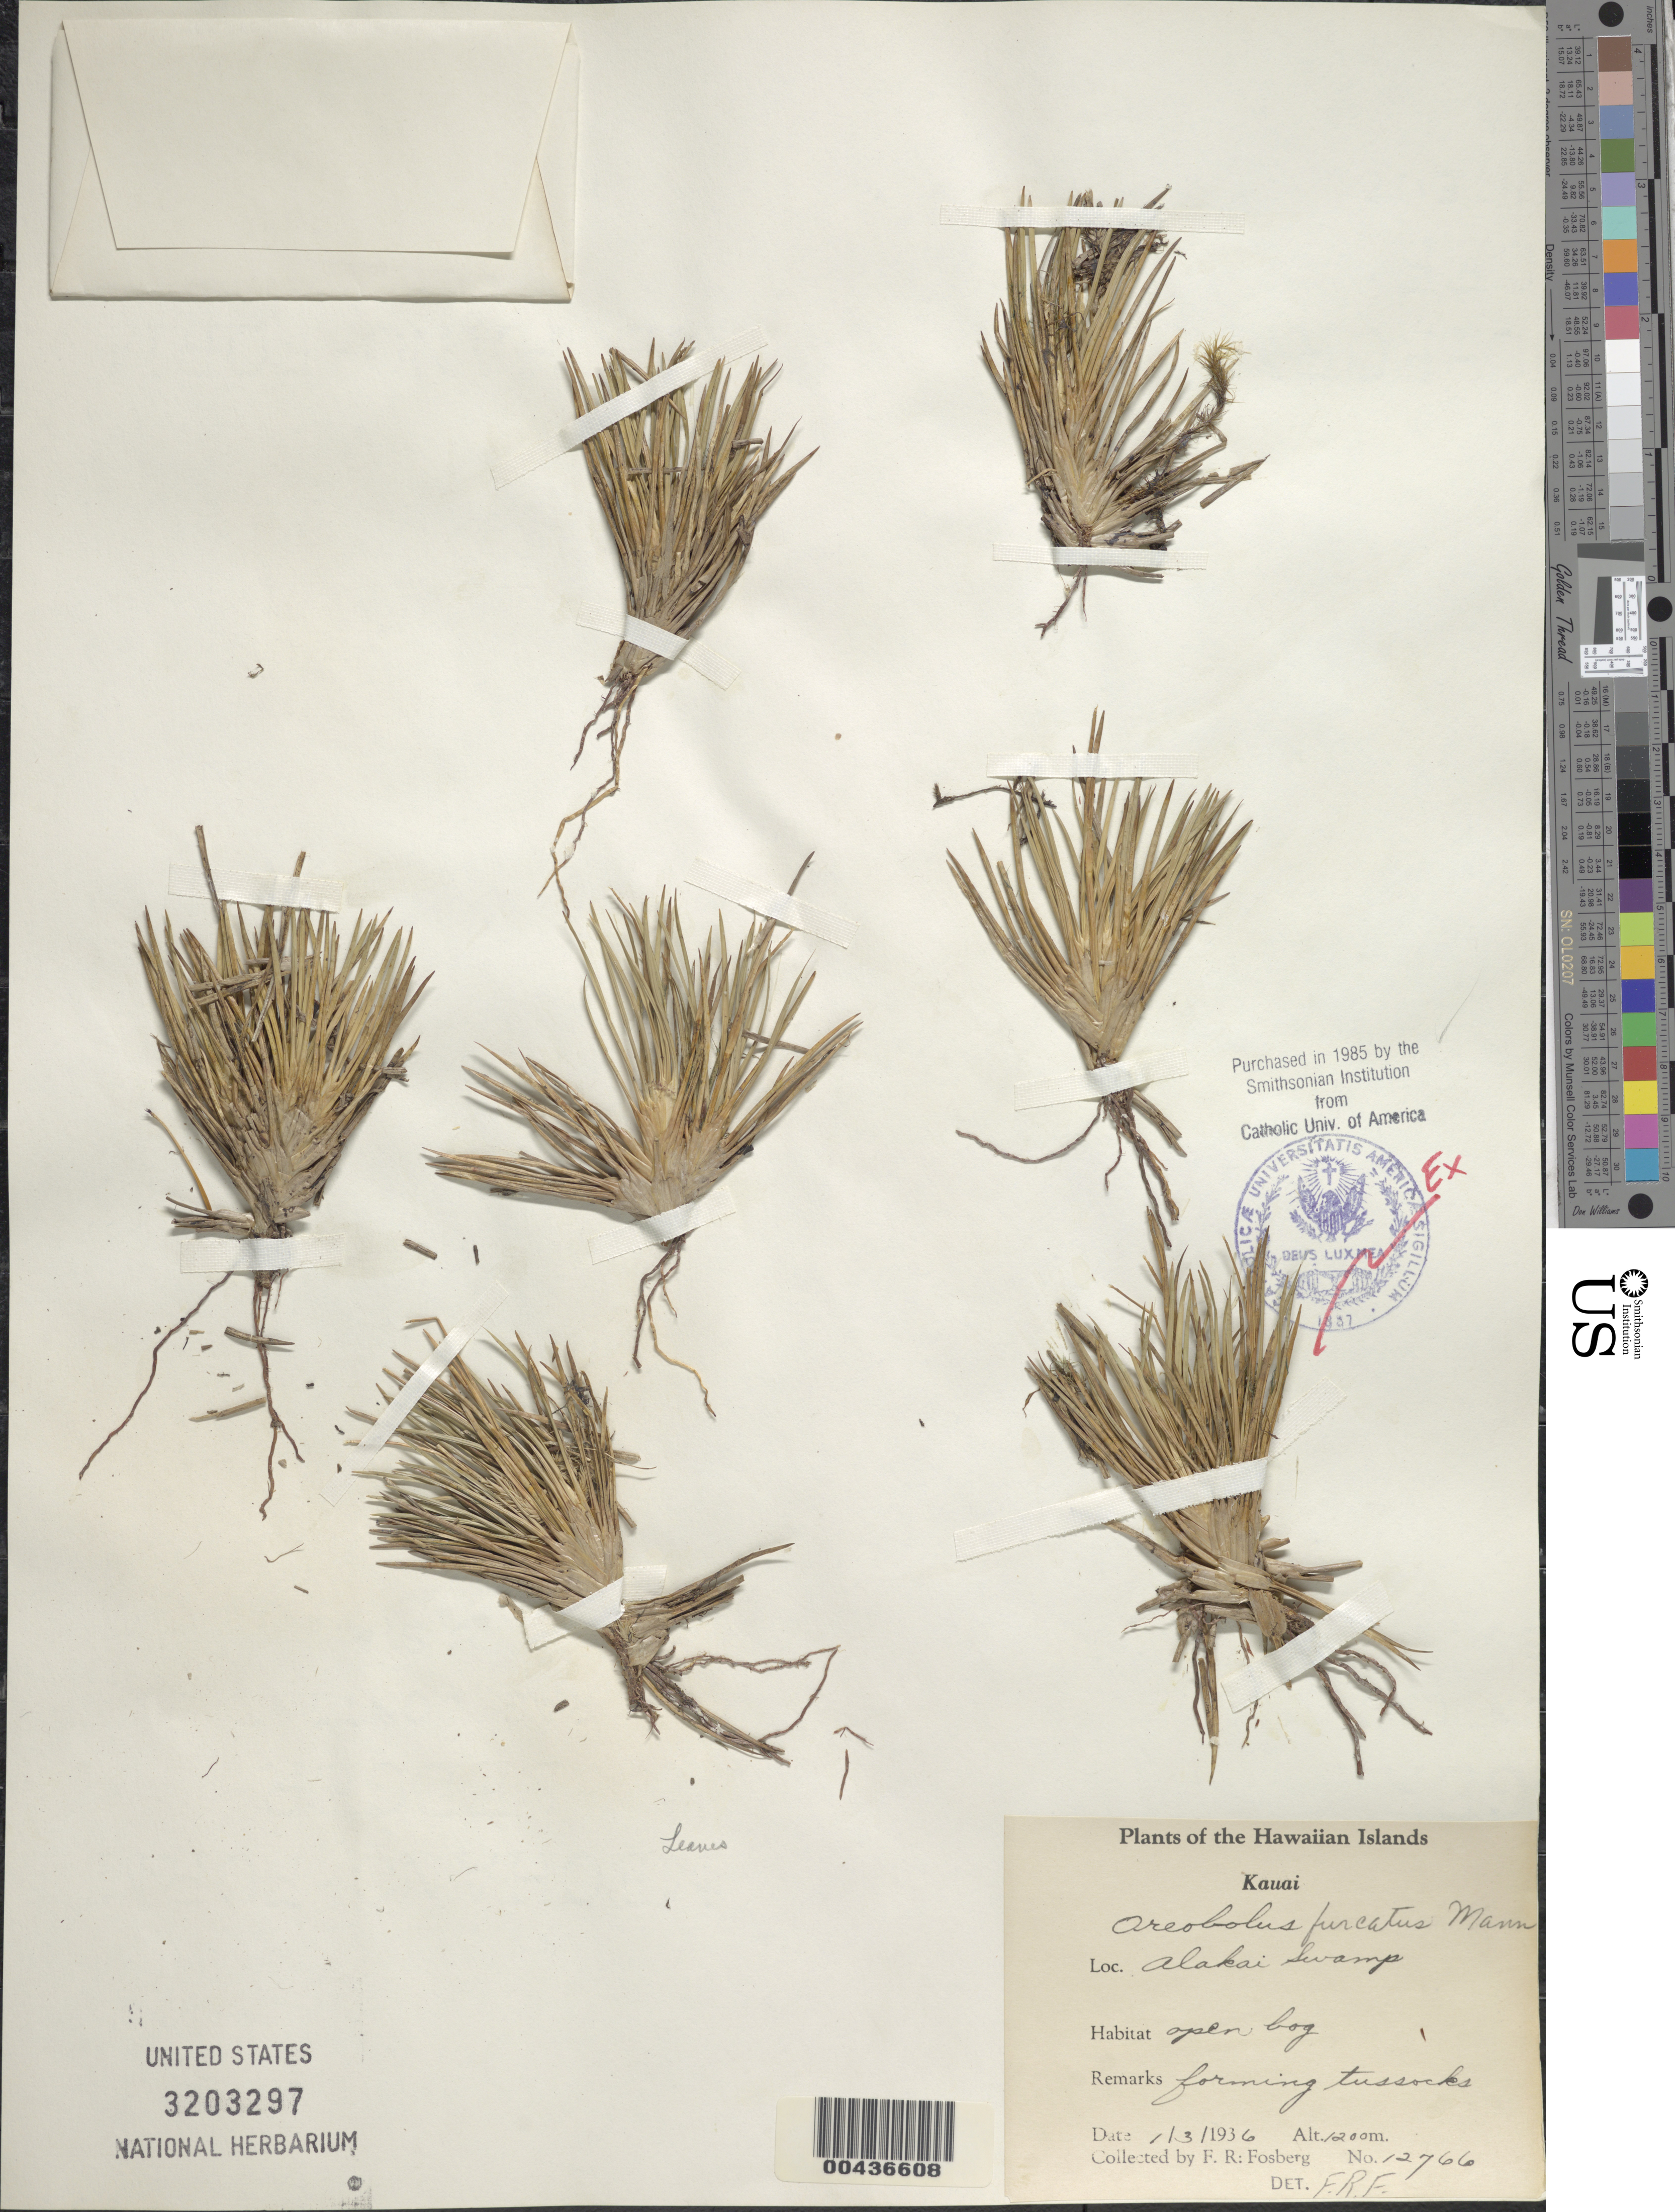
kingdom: Plantae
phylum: Tracheophyta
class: Liliopsida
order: Poales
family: Cyperaceae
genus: Oreobolus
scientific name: Oreobolus furcatus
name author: H. Mann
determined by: Fosberg, F. R.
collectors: F. R. Fosberg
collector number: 12766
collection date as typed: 3 Jan 1936 or 1 Mar 1936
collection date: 1936-01-03 or 1936-03-01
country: United States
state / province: Hawaii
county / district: Kauai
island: Kaua'i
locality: Alakai Swamp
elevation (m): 1200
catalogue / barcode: US 3203297